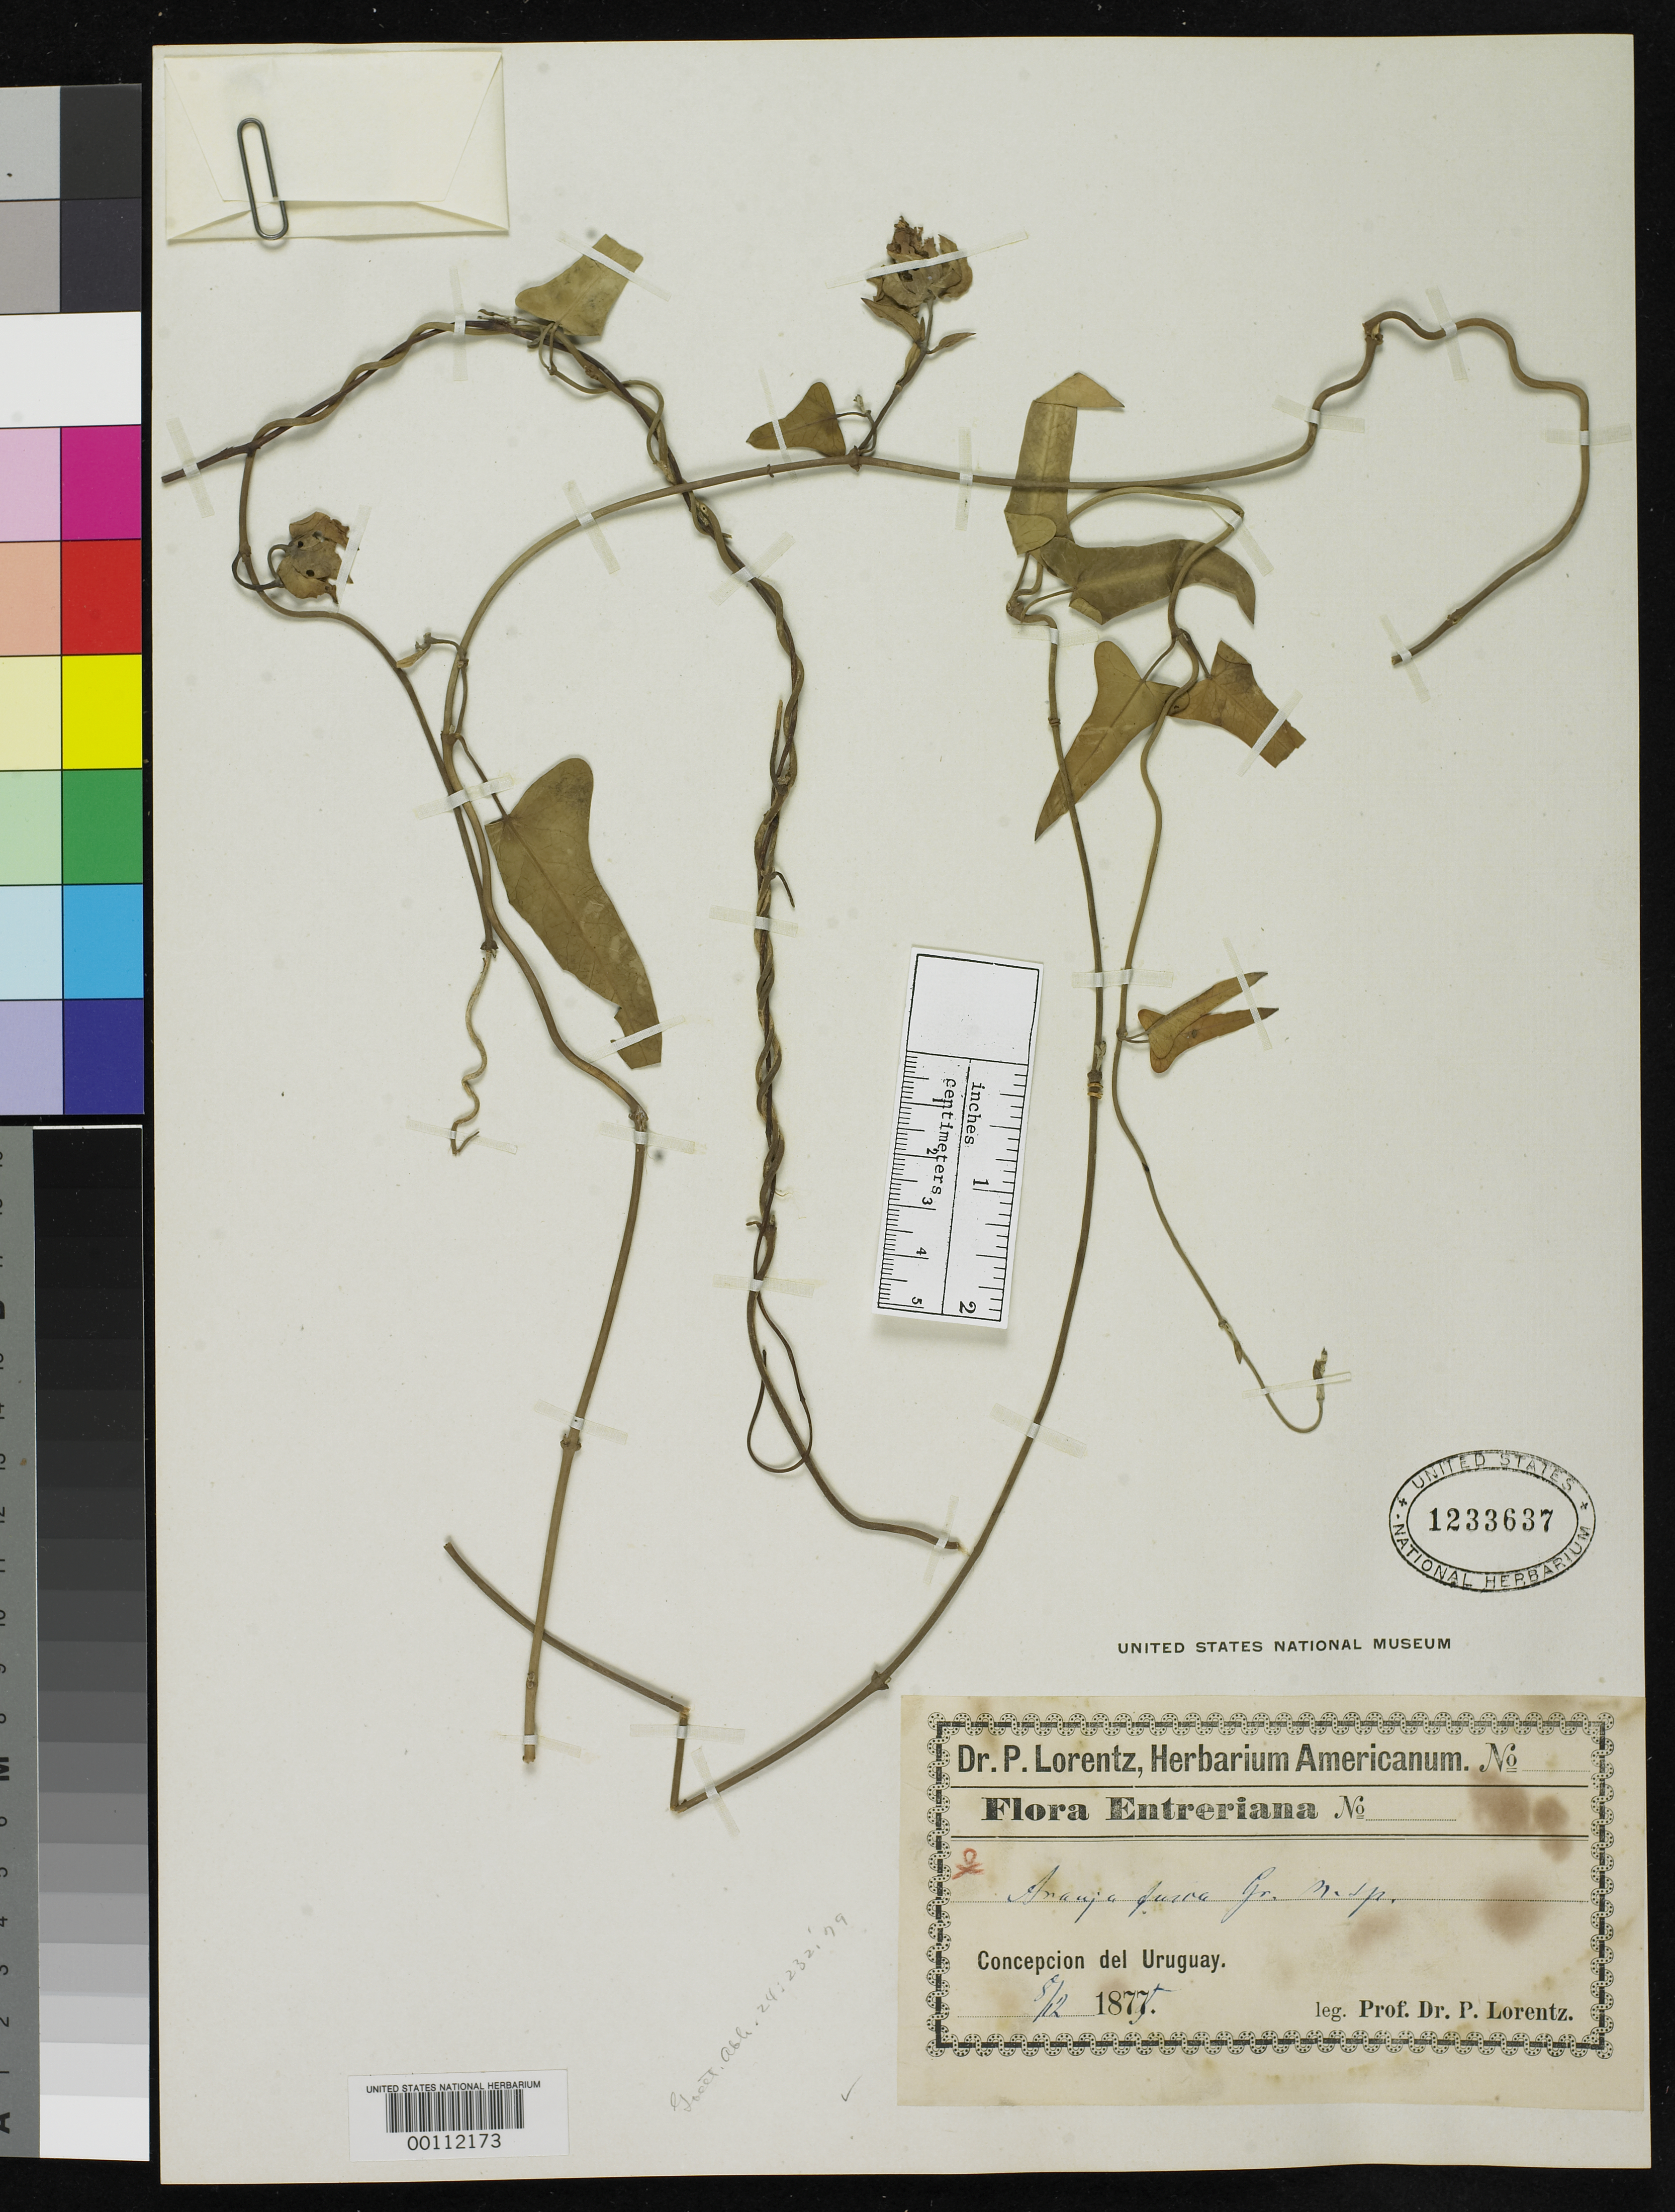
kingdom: Plantae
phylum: Tracheophyta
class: Magnoliopsida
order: Gentianales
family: Apocynaceae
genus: Araujia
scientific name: Araujia fusca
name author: Griseb.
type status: Type Collection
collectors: P. G. Lorentz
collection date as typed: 08 Dec 1875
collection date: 1875-12-08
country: Argentina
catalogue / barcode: US 1233637